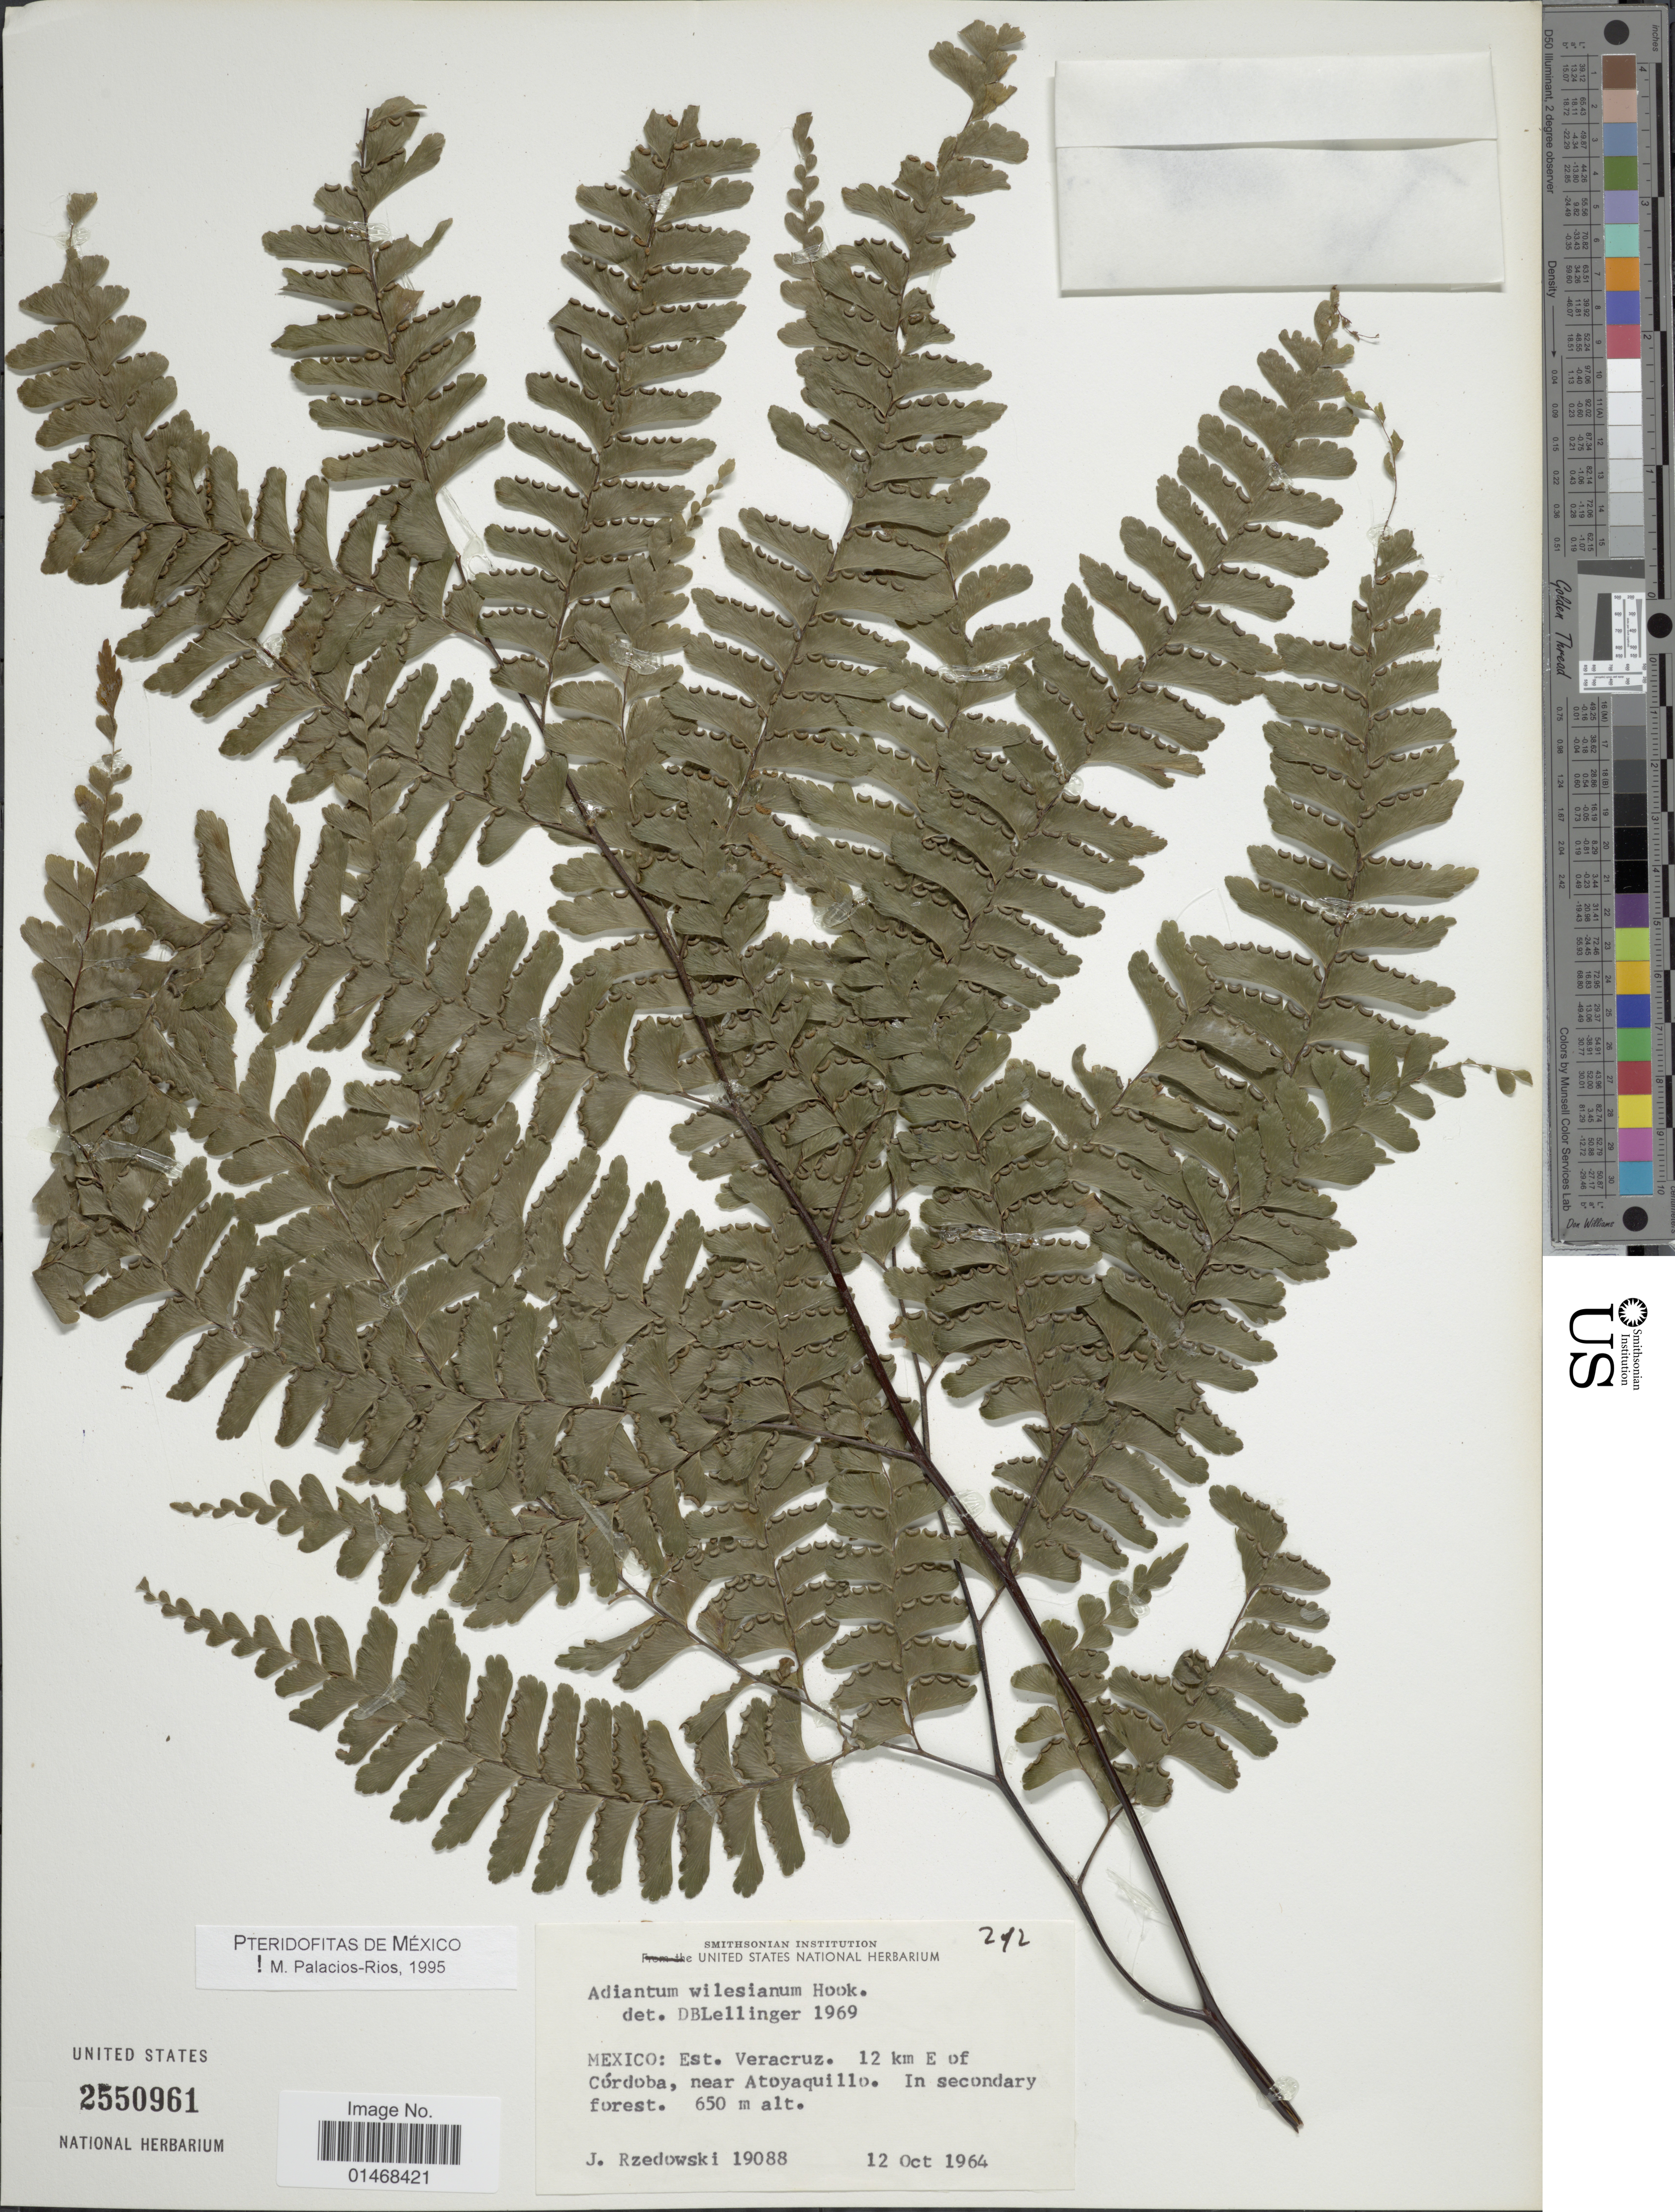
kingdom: Plantae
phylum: Tracheophyta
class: Polypodiopsida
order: Polypodiales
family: Pteridaceae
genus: Adiantum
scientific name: Adiantum wilesianum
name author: Hook.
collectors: J. Rzedoswki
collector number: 19088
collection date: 1964-10-12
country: Mexico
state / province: Veracruz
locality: Est. Veracruz, 12 km al E Córdoba, near Atoyaquilo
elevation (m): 650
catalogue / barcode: US 2550961